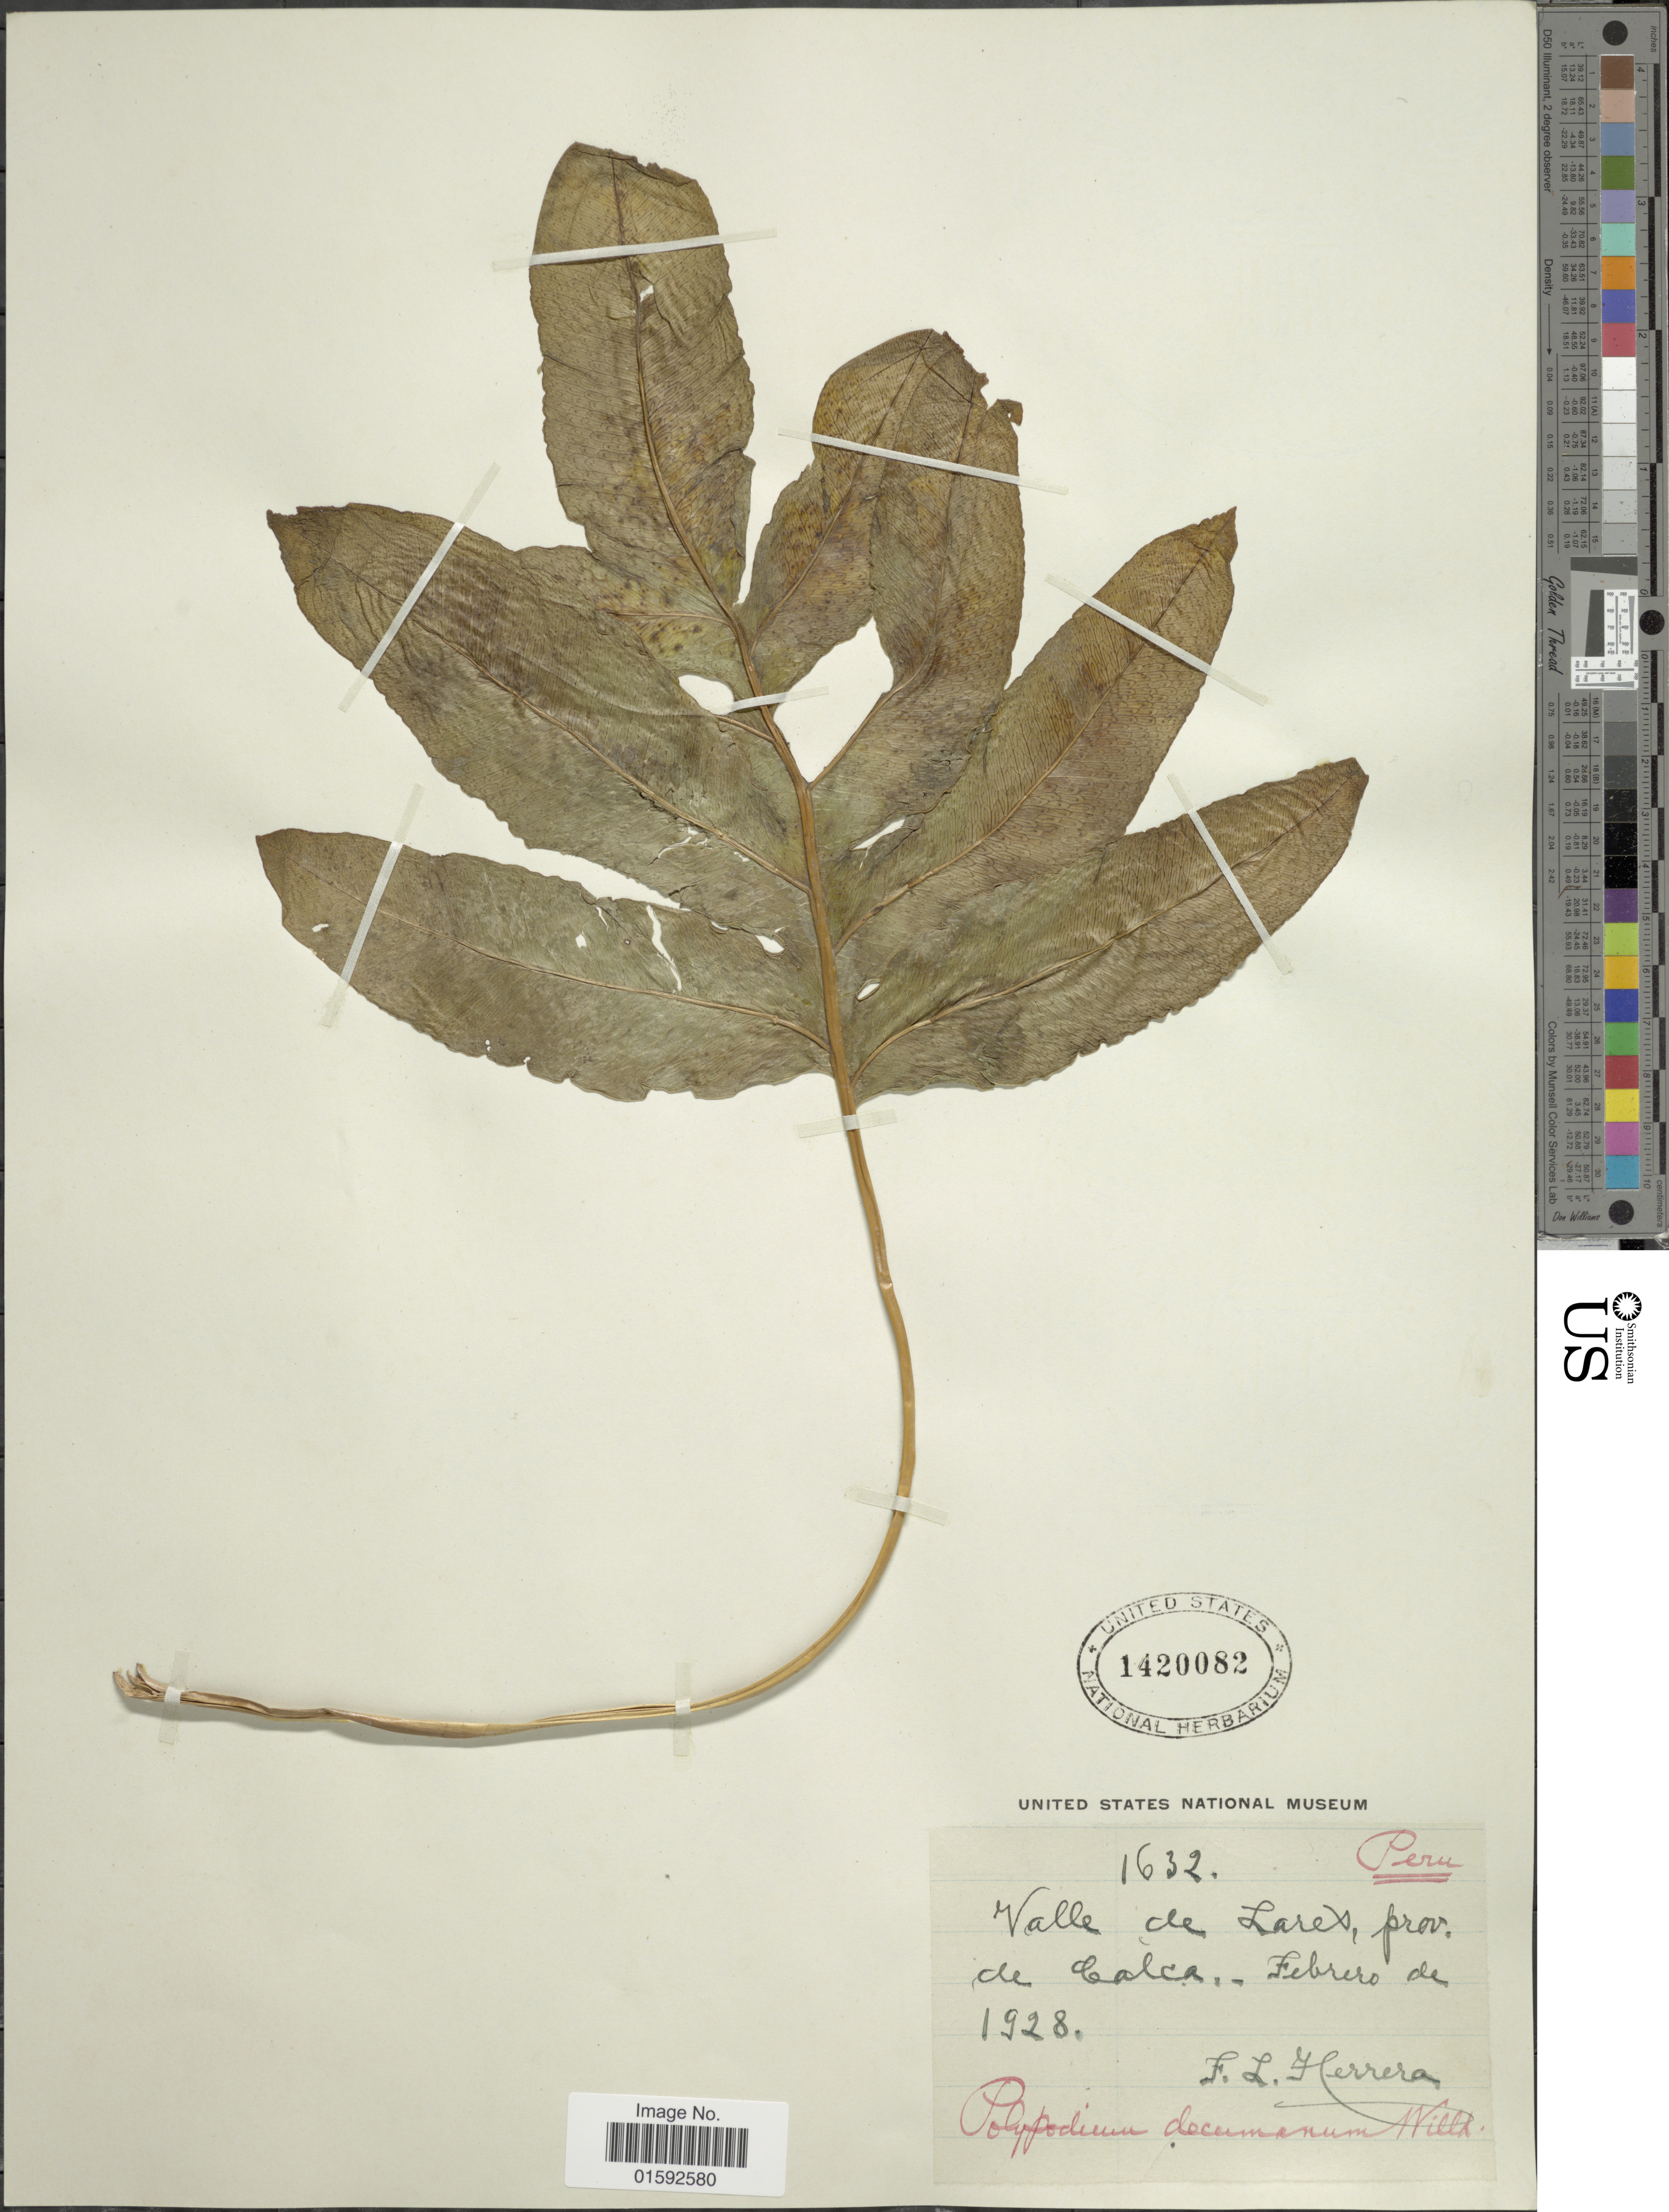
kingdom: Plantae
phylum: Tracheophyta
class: Polypodiopsida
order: Polypodiales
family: Polypodiaceae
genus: Phlebodium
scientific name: Phlebodium decumanum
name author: (Willd.) J. Sm.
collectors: F. L. Herrera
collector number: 1932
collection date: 1928-02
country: Peru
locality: Peru, Valle de lares, prov. de Calca.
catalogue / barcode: US 1420082